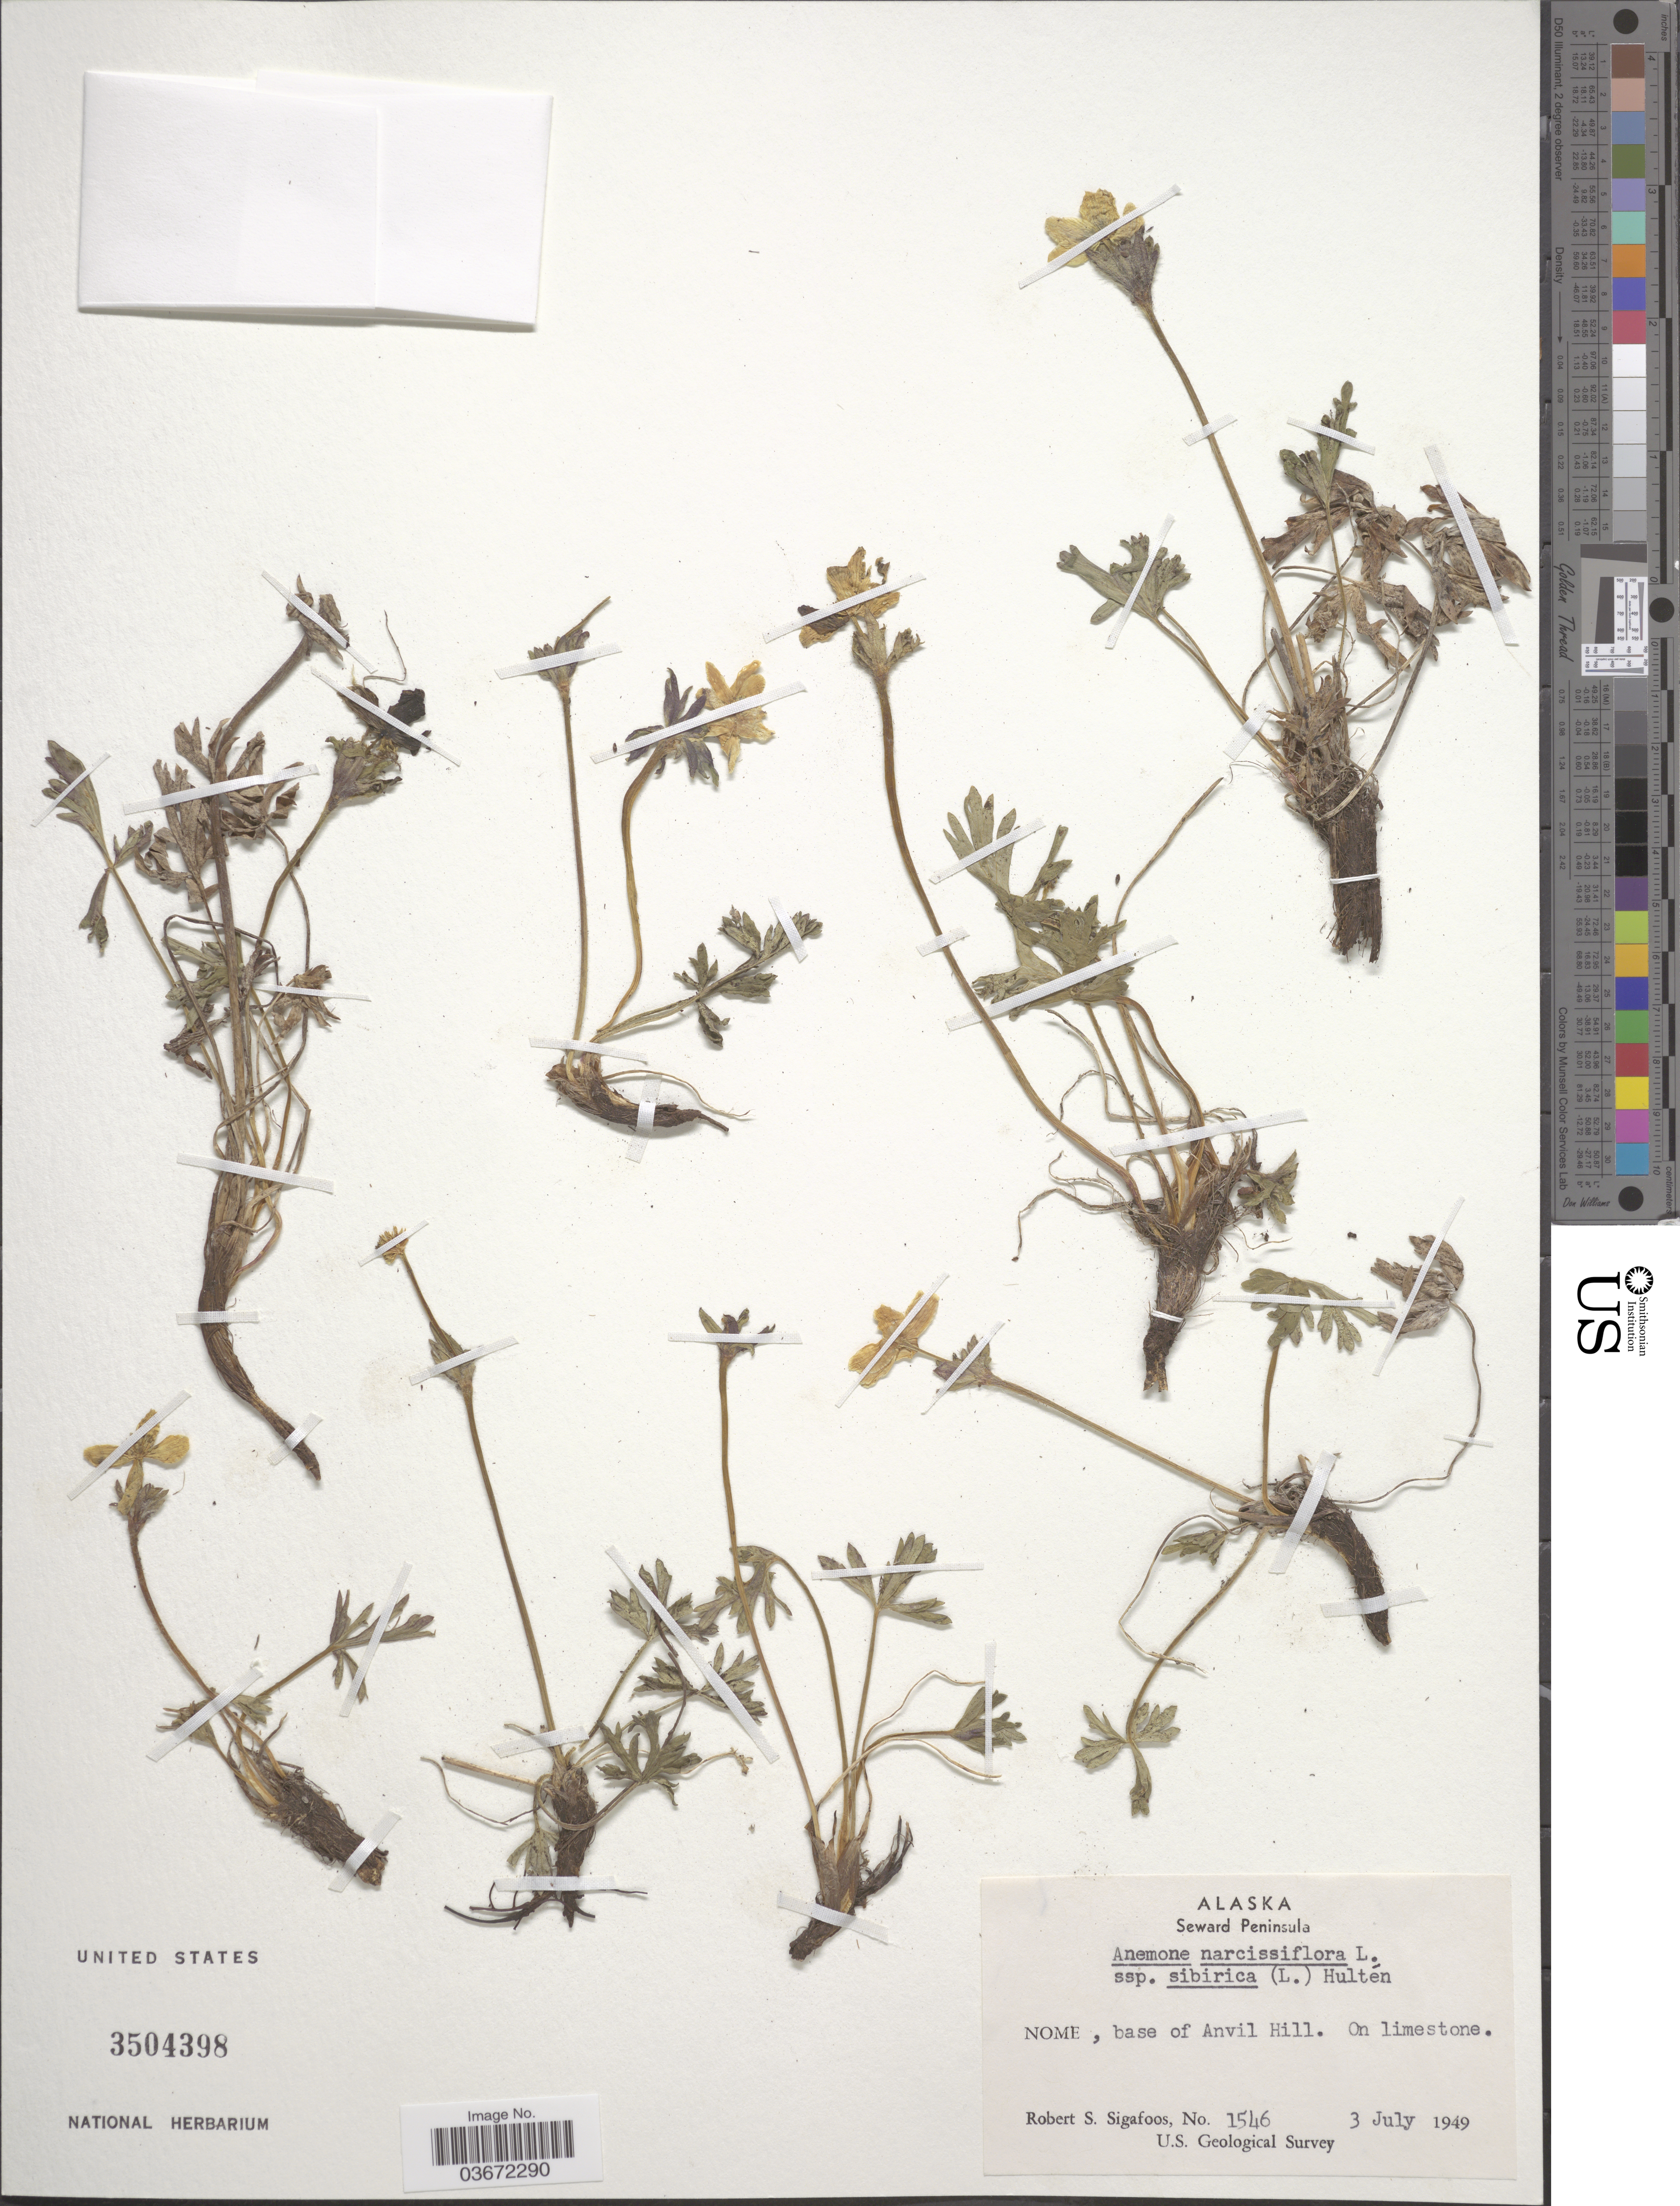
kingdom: Plantae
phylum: Tracheophyta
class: Magnoliopsida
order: Ranunculales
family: Ranunculaceae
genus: Anemone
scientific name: Anemone narcissiflora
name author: L.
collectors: R. Sigafoos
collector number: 1546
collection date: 1949-07-03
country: United States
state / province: Alaska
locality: Seward Peninsula. Nome, base of Anvil Hill.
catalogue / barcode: US 3504398